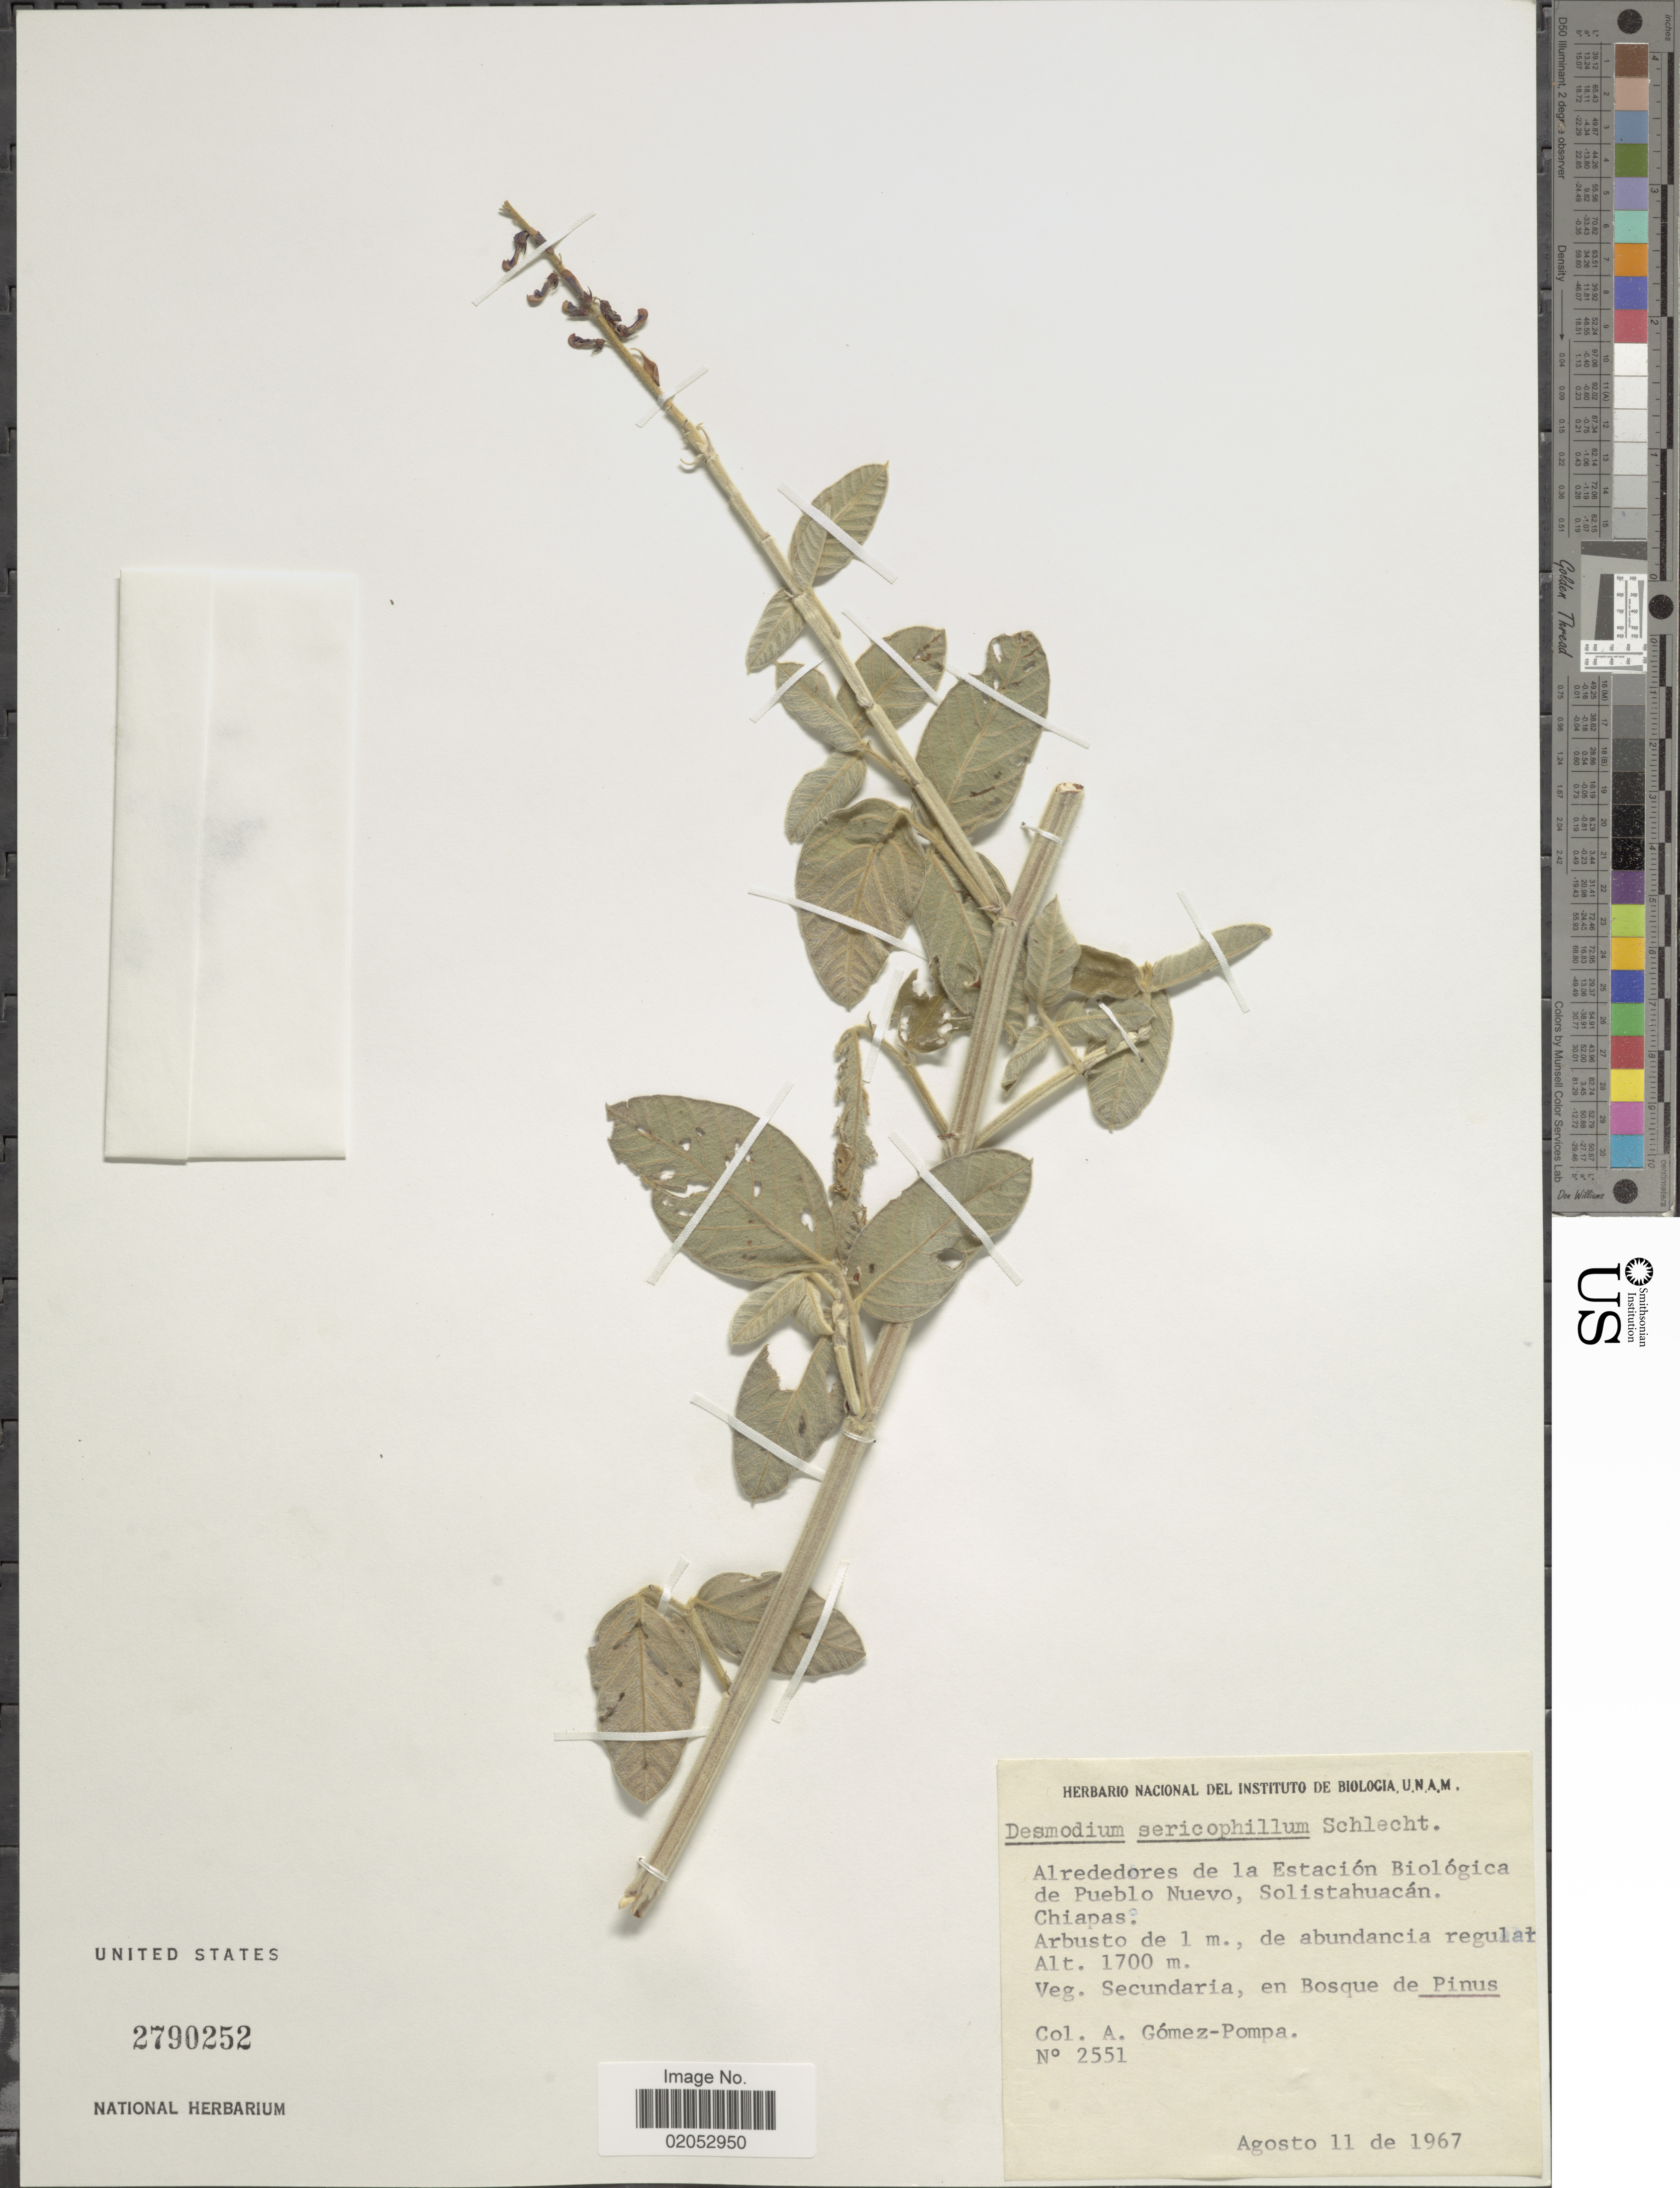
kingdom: Plantae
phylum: Tracheophyta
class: Magnoliopsida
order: Fabales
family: Fabaceae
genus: Desmodium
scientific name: Desmodium sericophyllum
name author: Schltdl.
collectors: A. Gómez Pompa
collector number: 2551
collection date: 1967-08-11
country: Mexico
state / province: Chiapas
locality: Alreddores de la Estacion Biologica de Pueblo Nuevo, Solistahuaca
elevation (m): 1700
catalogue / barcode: US 2790252